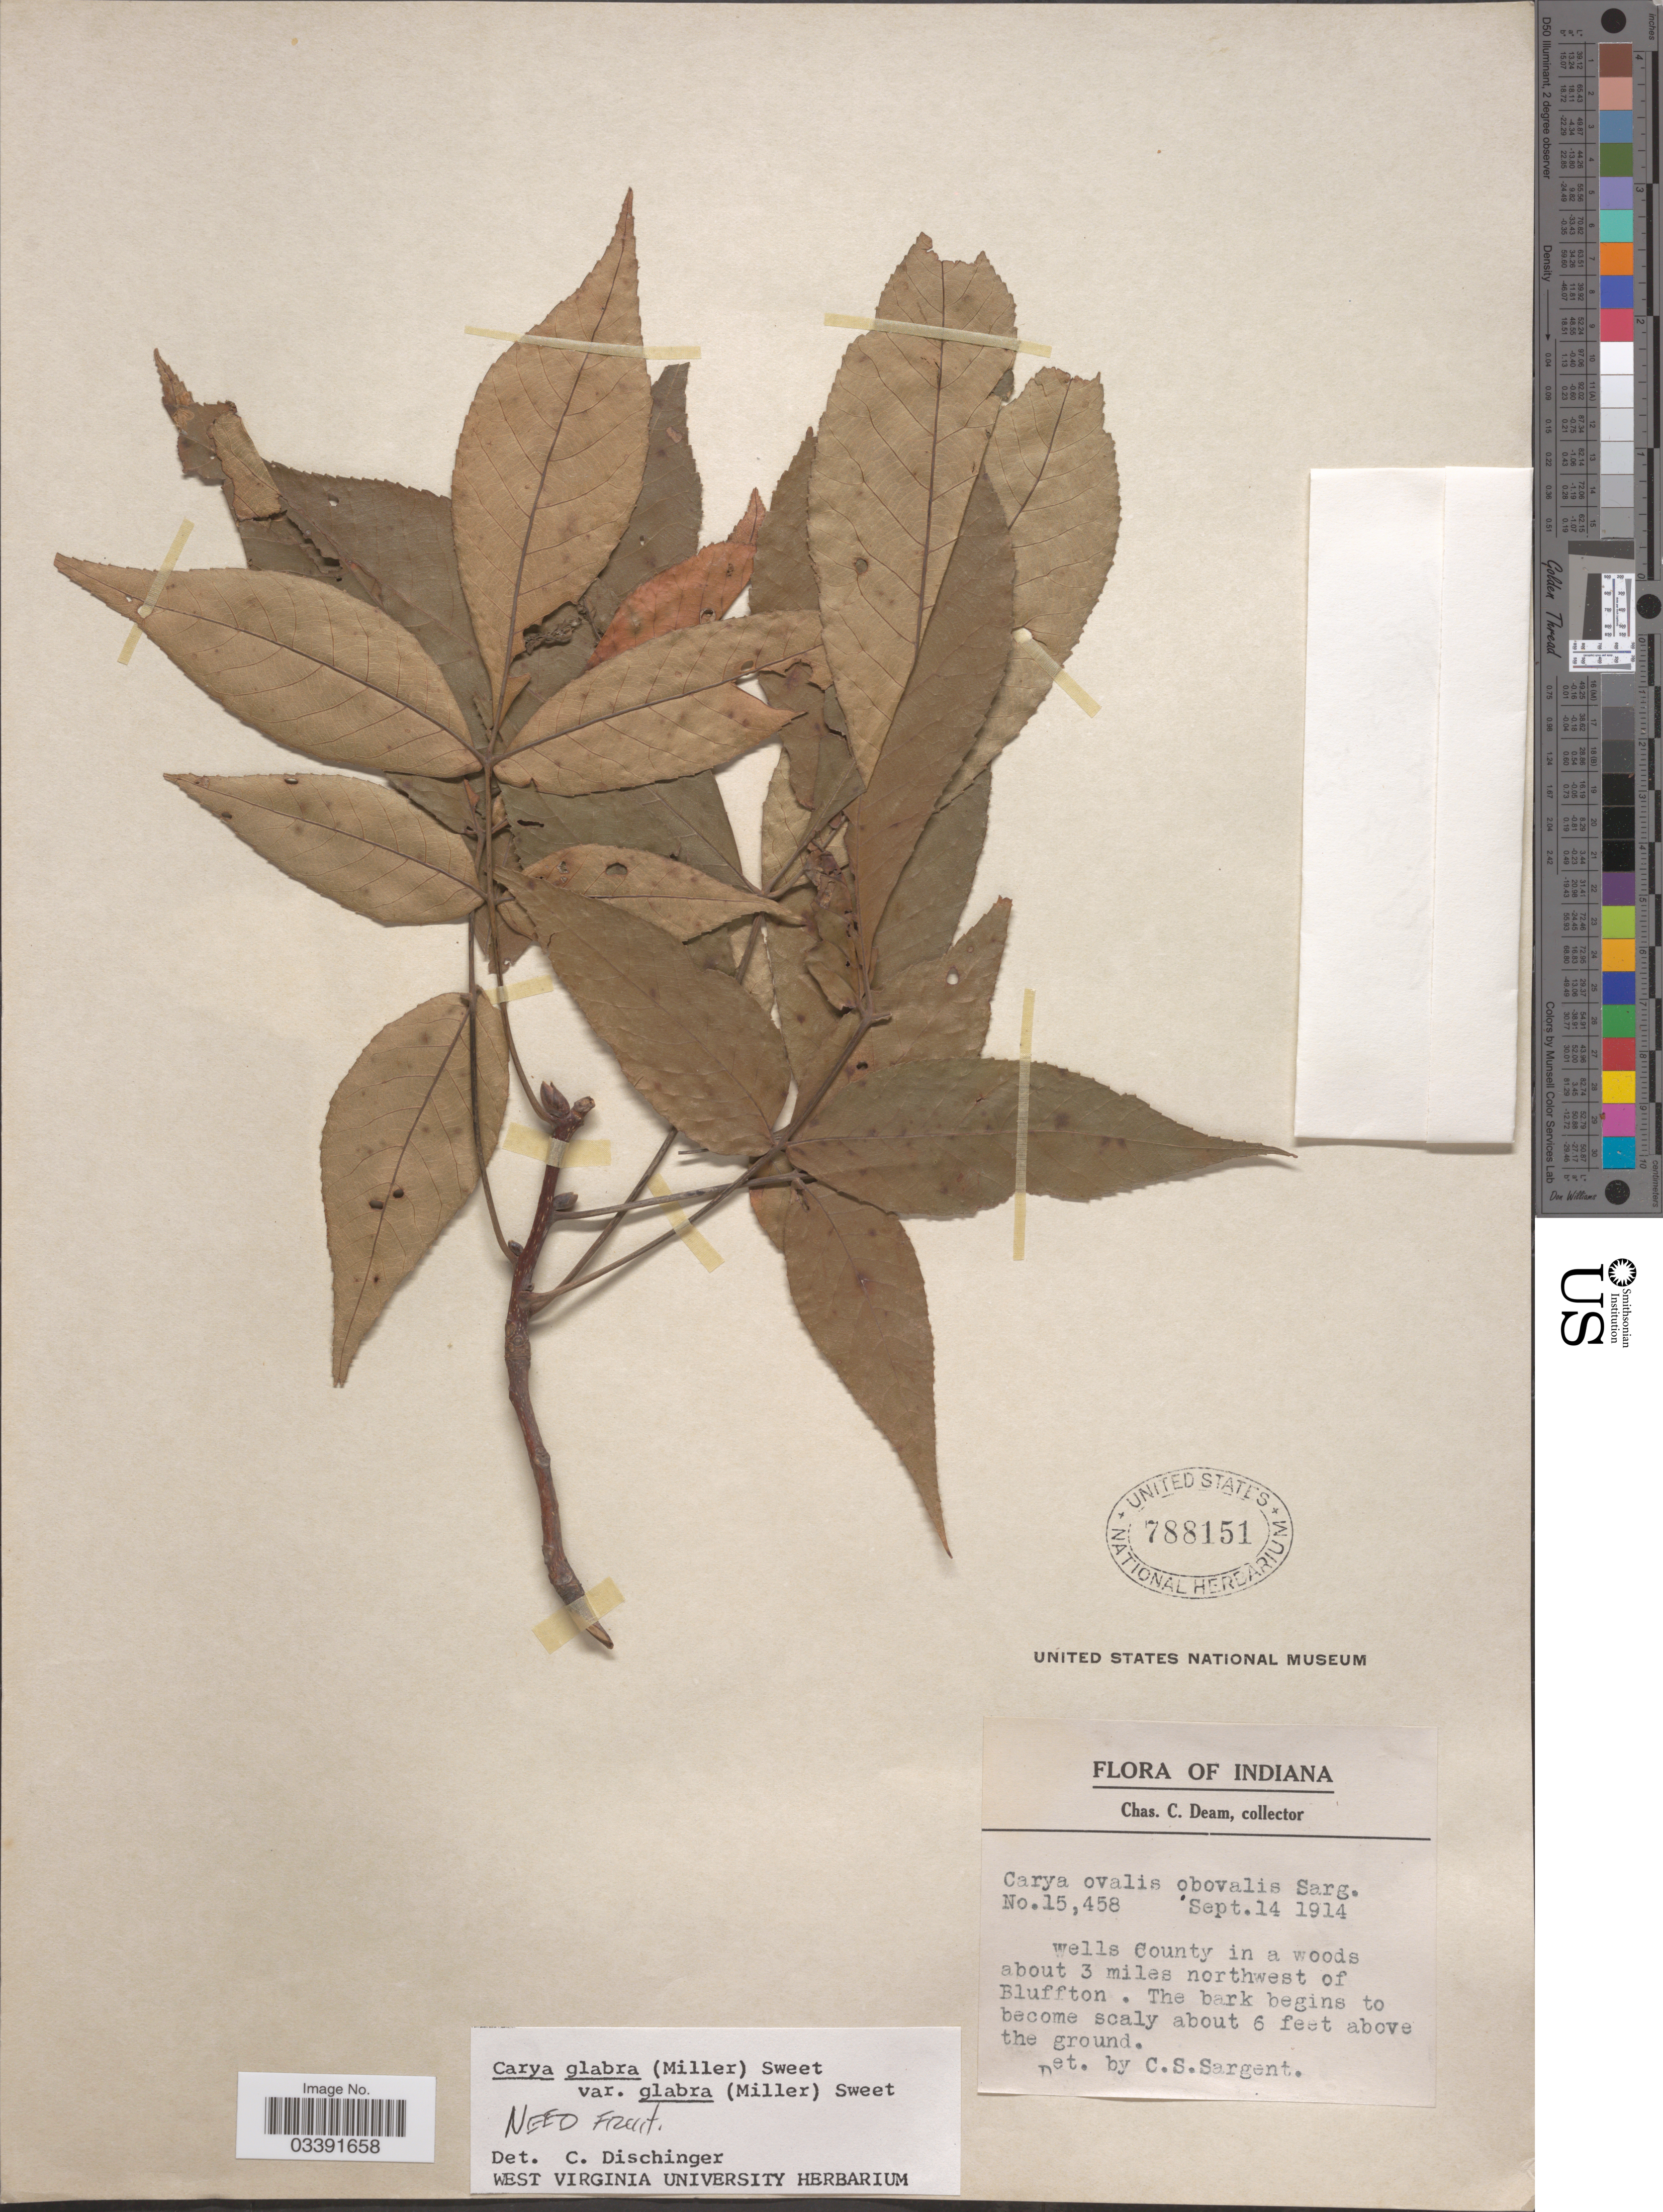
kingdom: Plantae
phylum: Tracheophyta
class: Magnoliopsida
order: Fagales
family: Juglandaceae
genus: Carya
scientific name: Carya glabra var. glabra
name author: (Mill.) Sweet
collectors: C. Deam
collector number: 15458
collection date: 1914-09-14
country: United States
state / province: Indiana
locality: Wells County in a woods about 3 miles northwest of Bluffton.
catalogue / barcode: US 788151